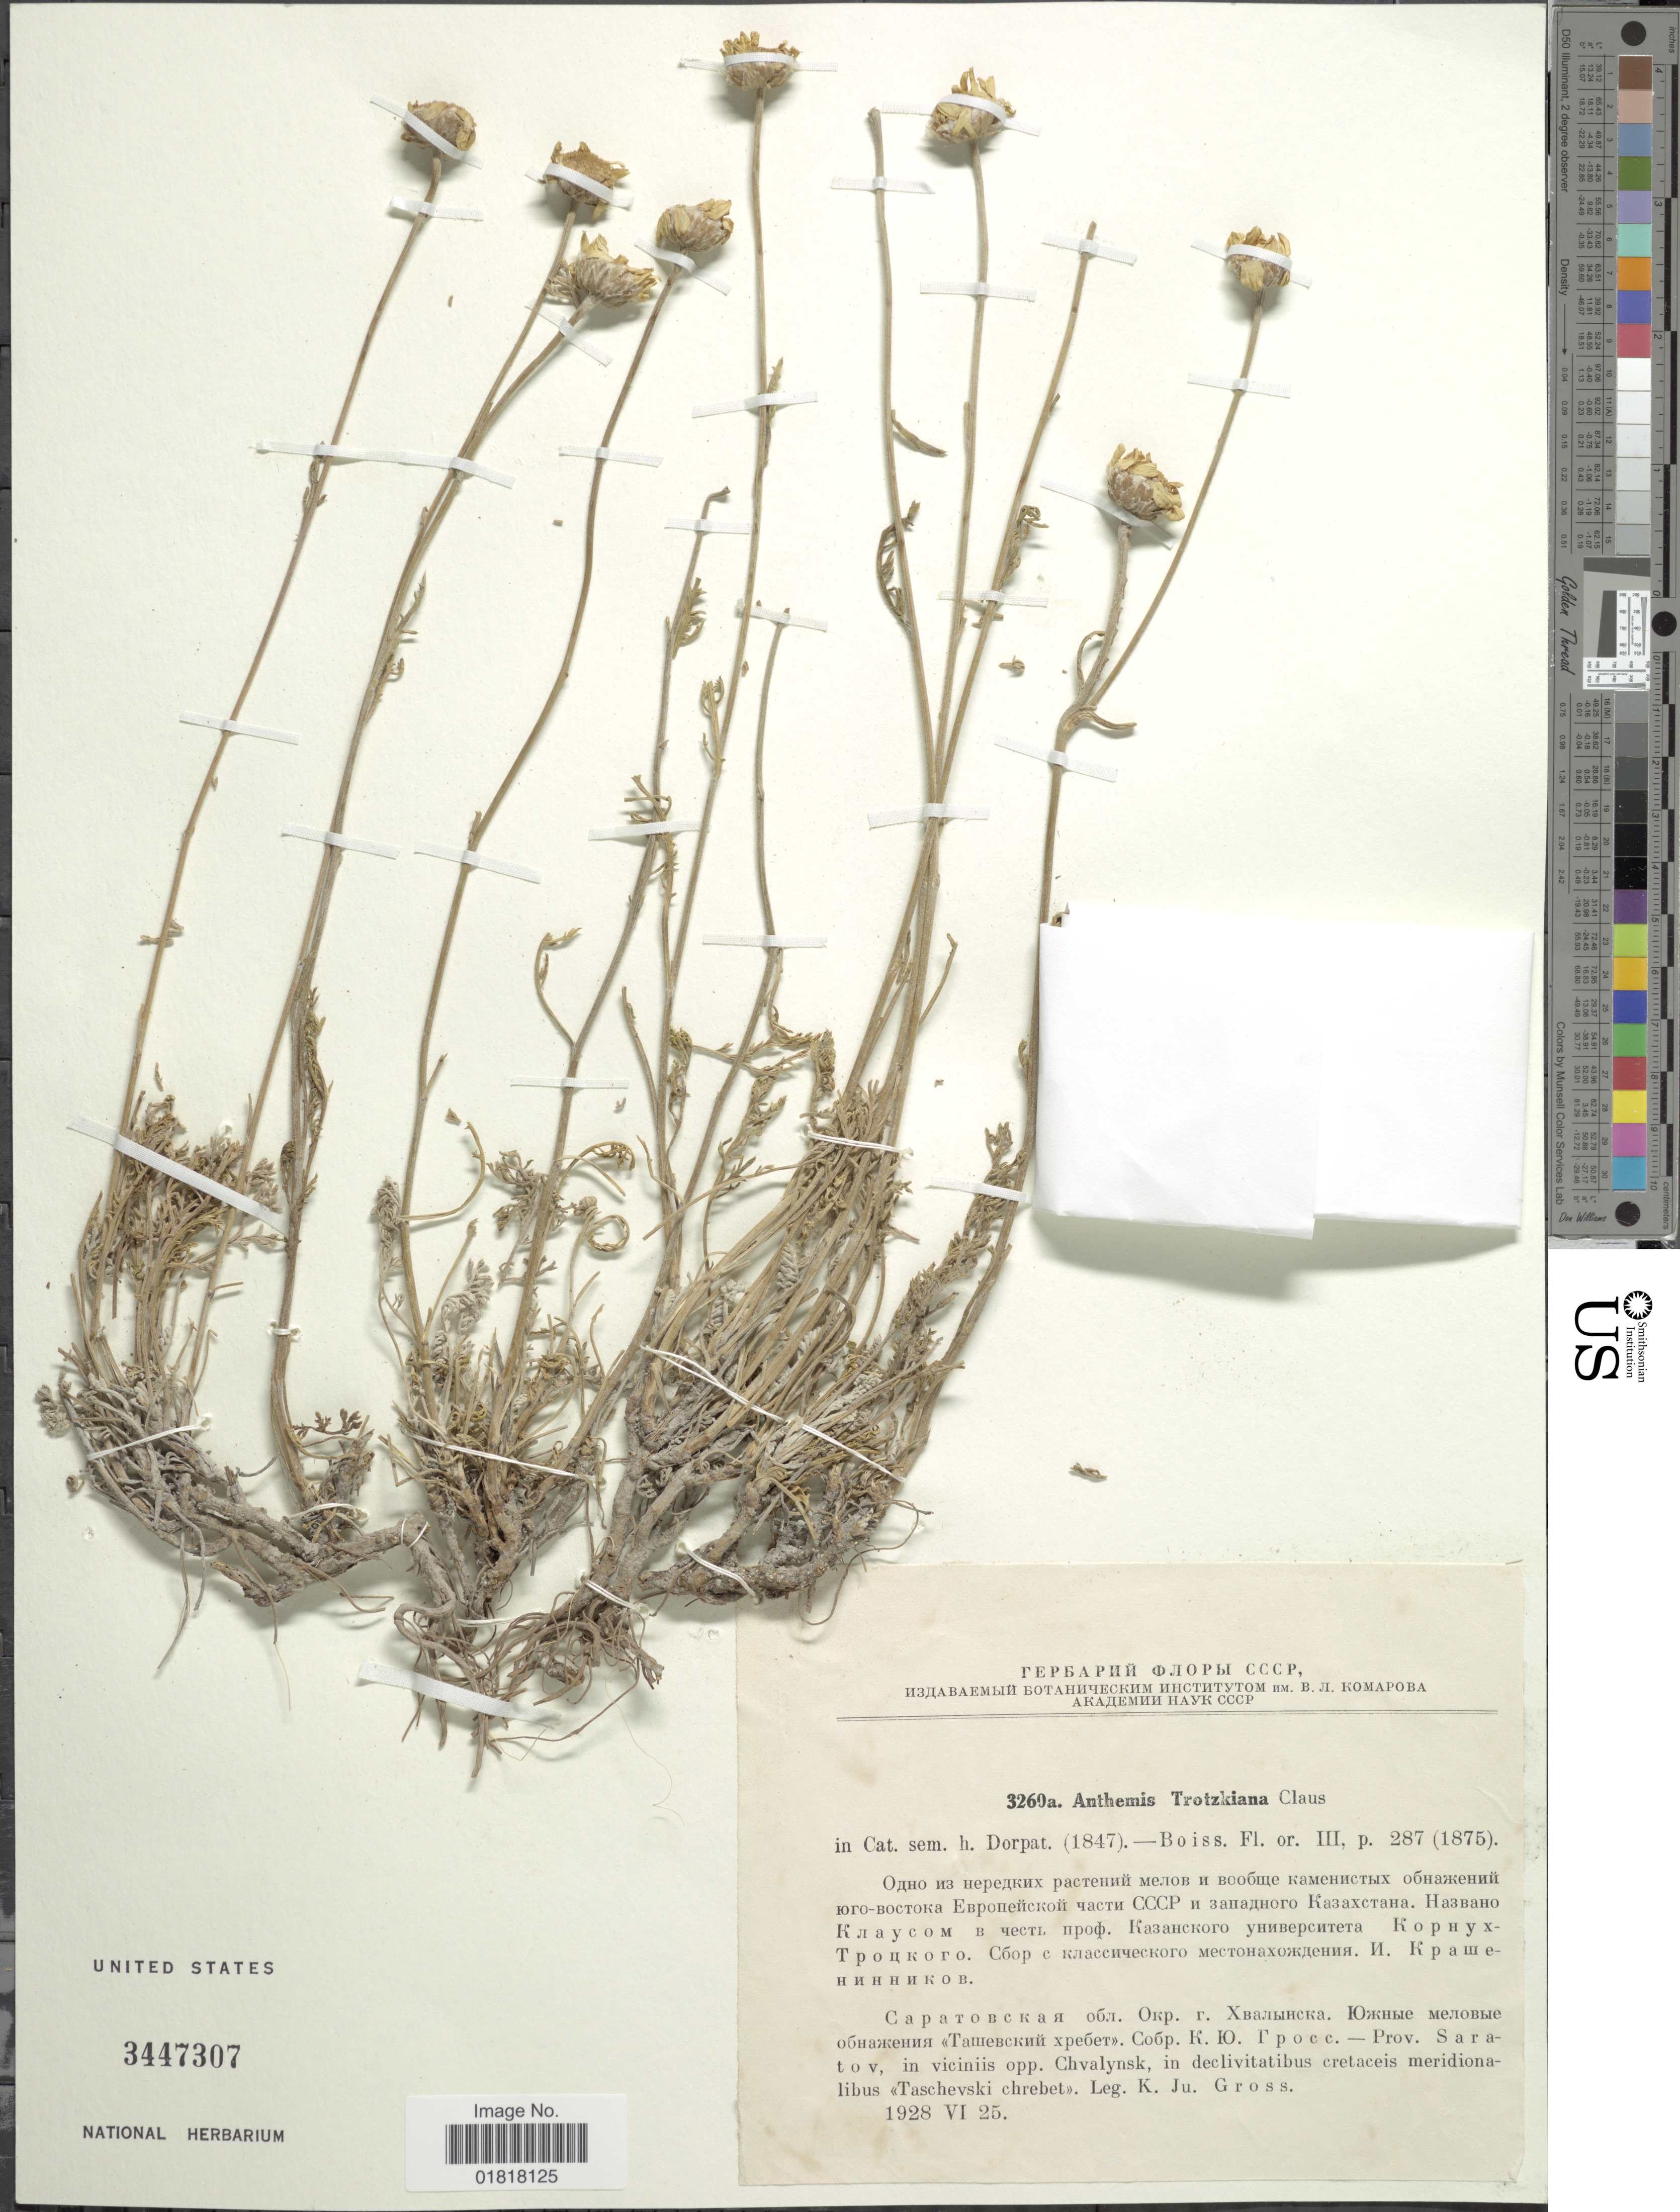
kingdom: Plantae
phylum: Tracheophyta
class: Magnoliopsida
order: Asterales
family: Asteraceae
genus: Artemisia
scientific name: Artemisia trotzkiana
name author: Claus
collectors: K. Gross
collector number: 3260a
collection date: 1928-06-25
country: Russian Federation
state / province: Saratov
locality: In viciniis opp. Chvalynsk, in declivitatibus cretaceis meridionalibus,Taschevski chrebet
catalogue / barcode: US 3447307